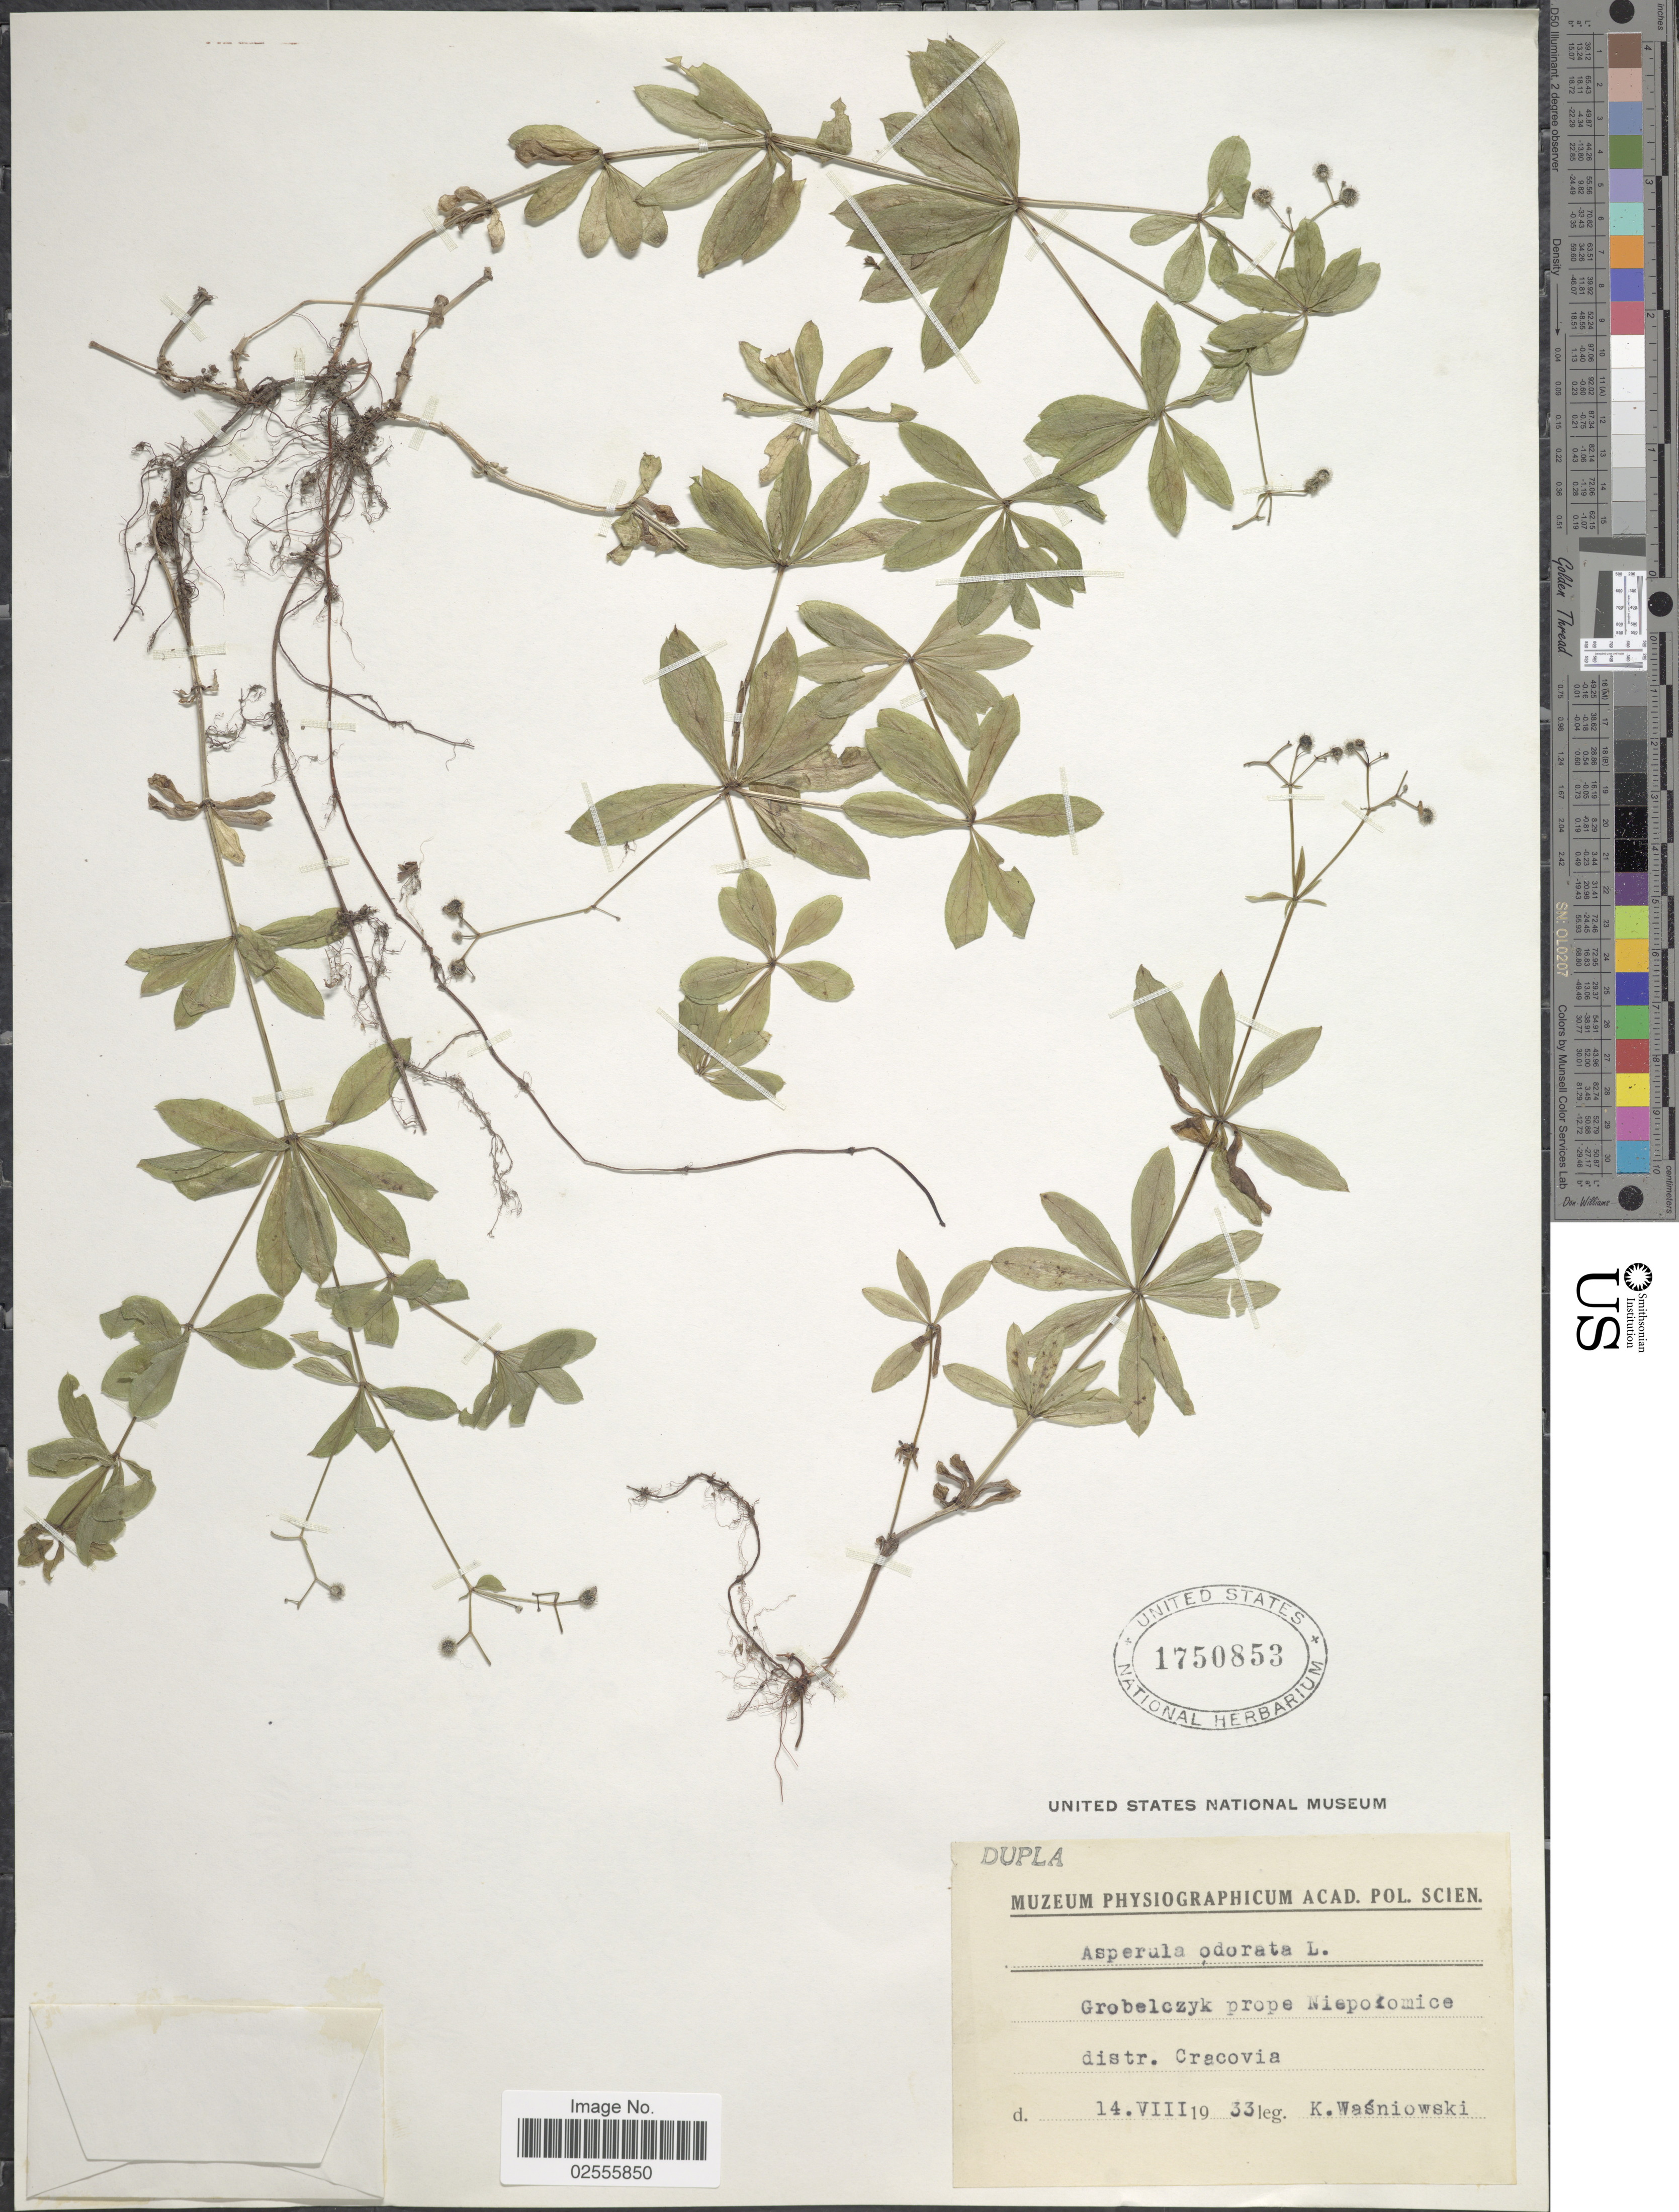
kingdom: Plantae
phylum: Tracheophyta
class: Magnoliopsida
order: Gentianales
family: Rubiaceae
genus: Asperula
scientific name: Asperula odorata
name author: L.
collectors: K. Wásniowski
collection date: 1933-08-14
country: Poland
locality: Grobelczyk prope Niepołomice, distr. Cracovia.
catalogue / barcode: US 1750853